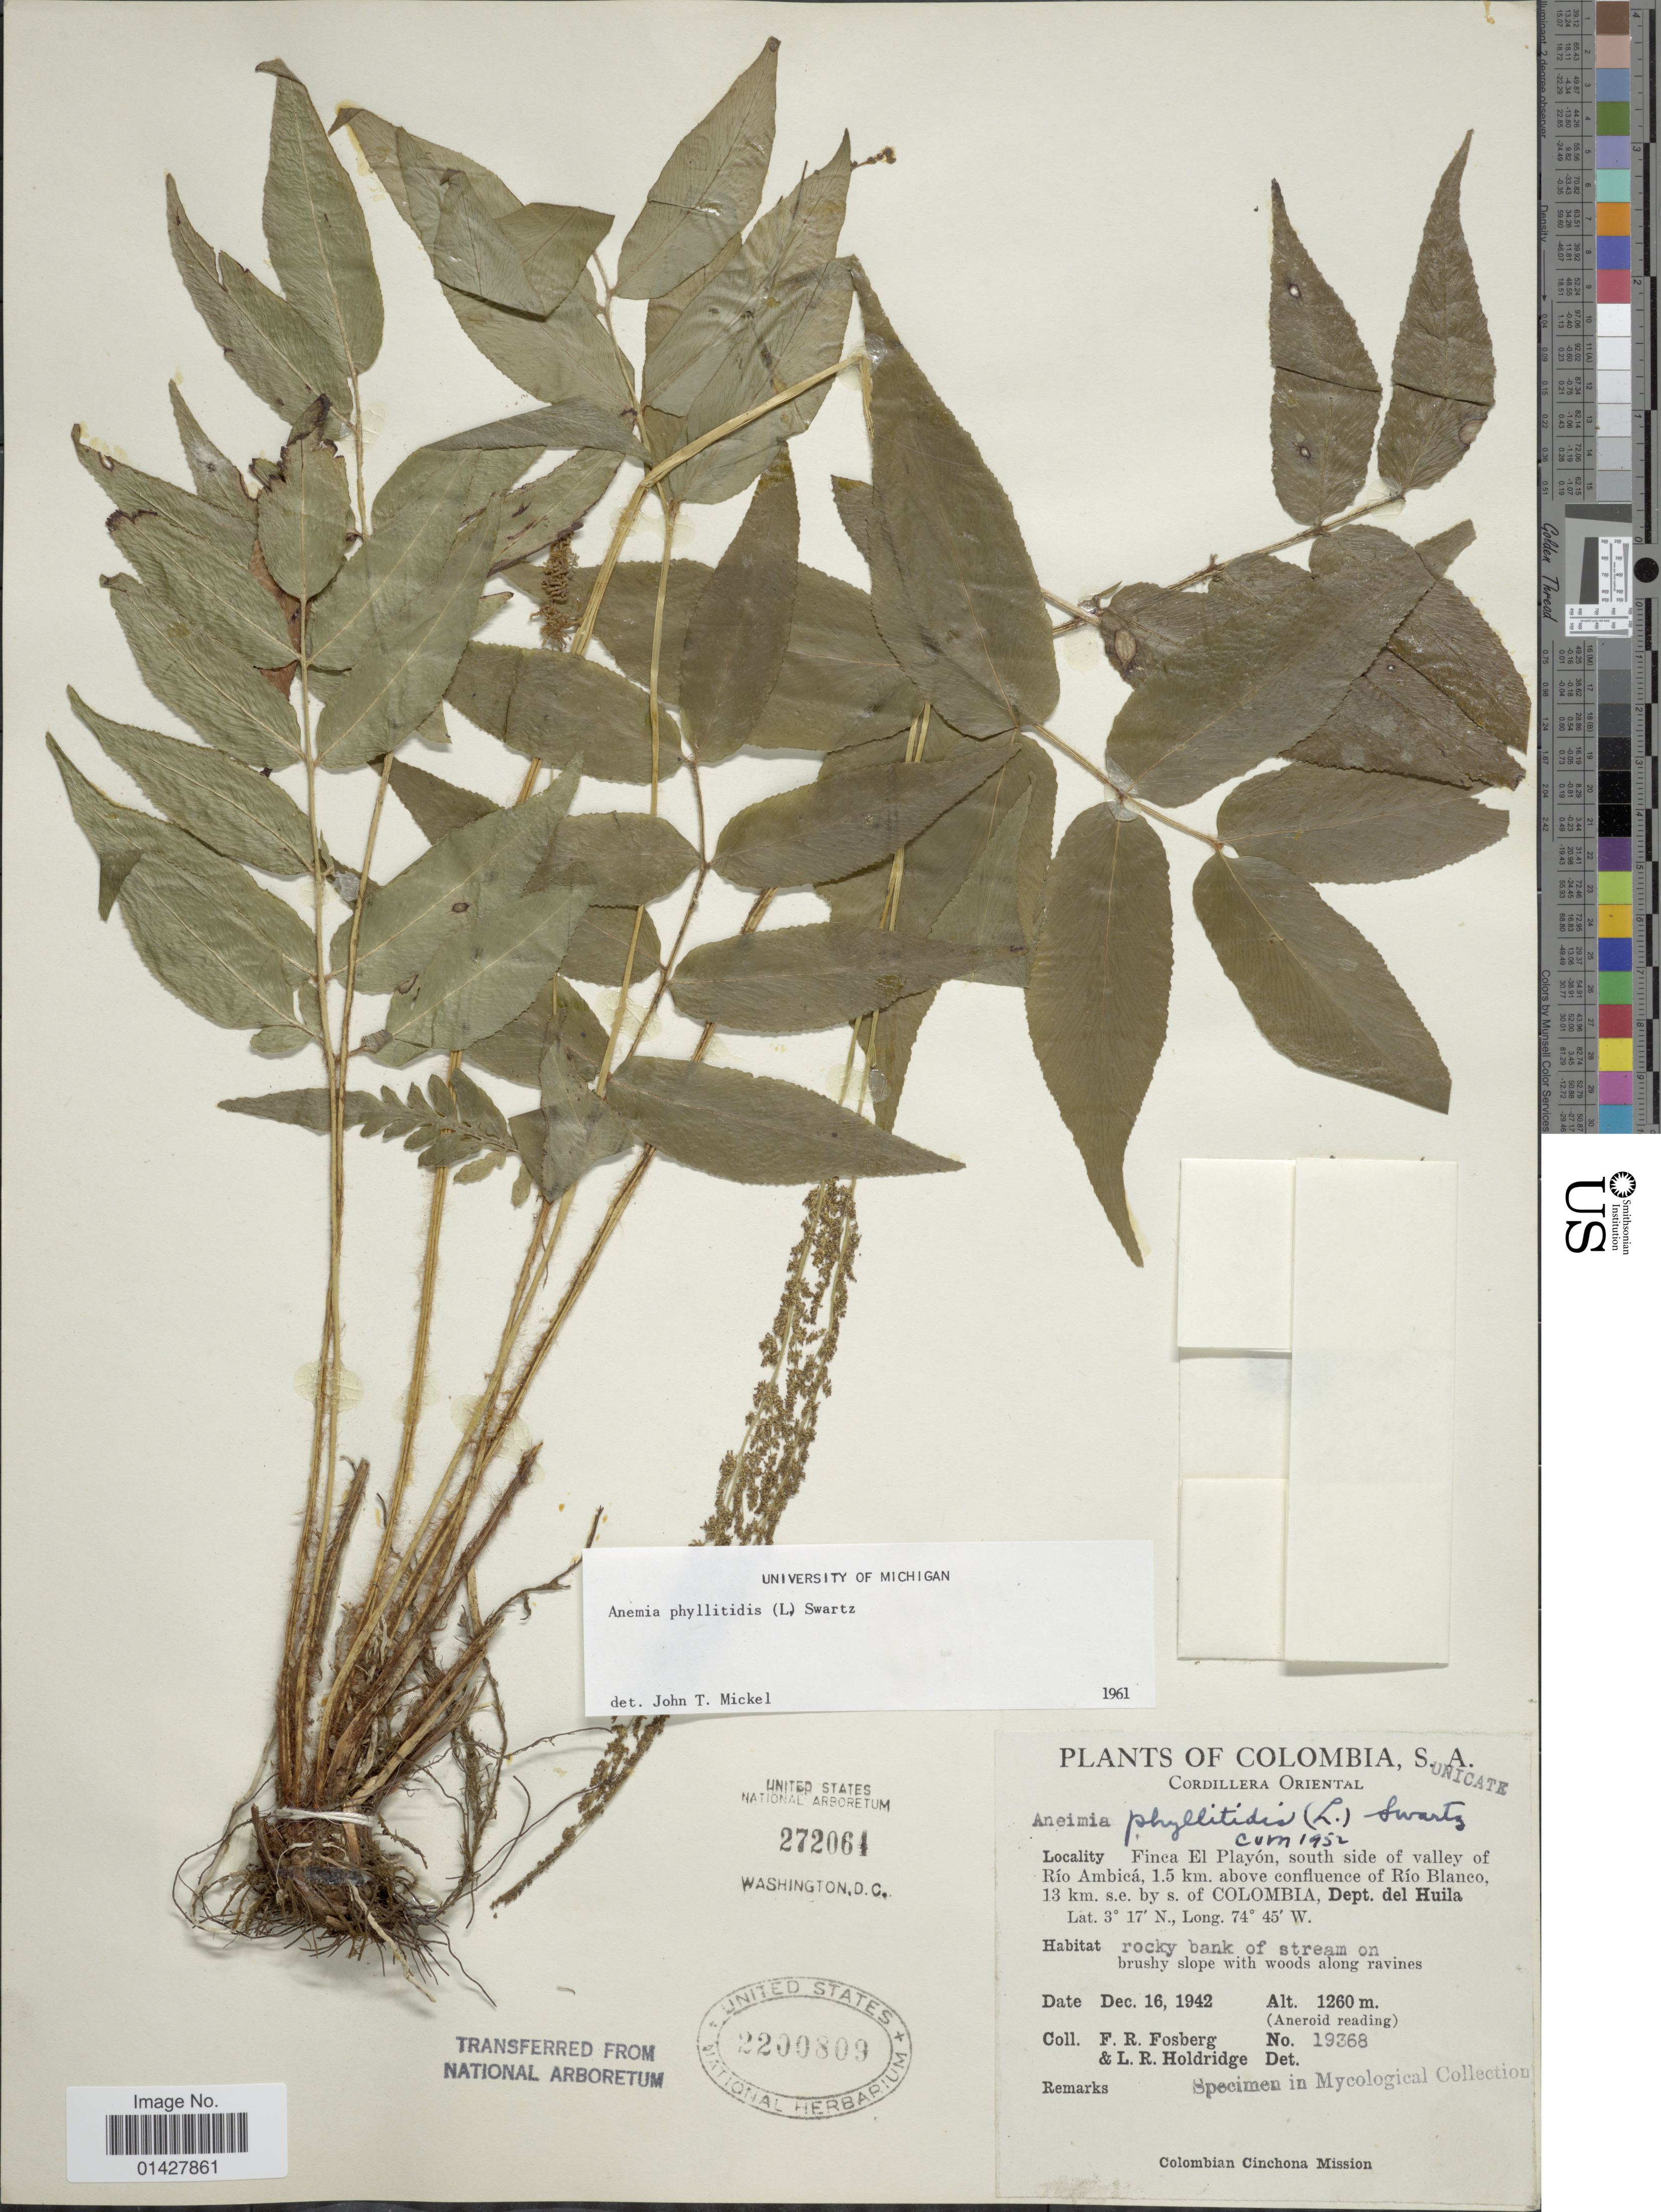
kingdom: Plantae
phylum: Tracheophyta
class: Polypodiopsida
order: Schizaeales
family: Anemiaceae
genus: Anemia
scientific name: Anemia phyllitidis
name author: (L.) Sw.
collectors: F. R. Fosberg & L. Holdridge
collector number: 19368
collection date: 1942-12-16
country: Colombia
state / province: Huila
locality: Cordillera Oriental, Finca El Playón, south side of valley of Río Ambicá, 1.5 km above confluence of Río Blanco, 13 km s.e. by s. of Colombia, Dept. de Huila, rocky bank of stream on brushy slope with woods along ravines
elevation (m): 1260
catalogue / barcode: US 2200809